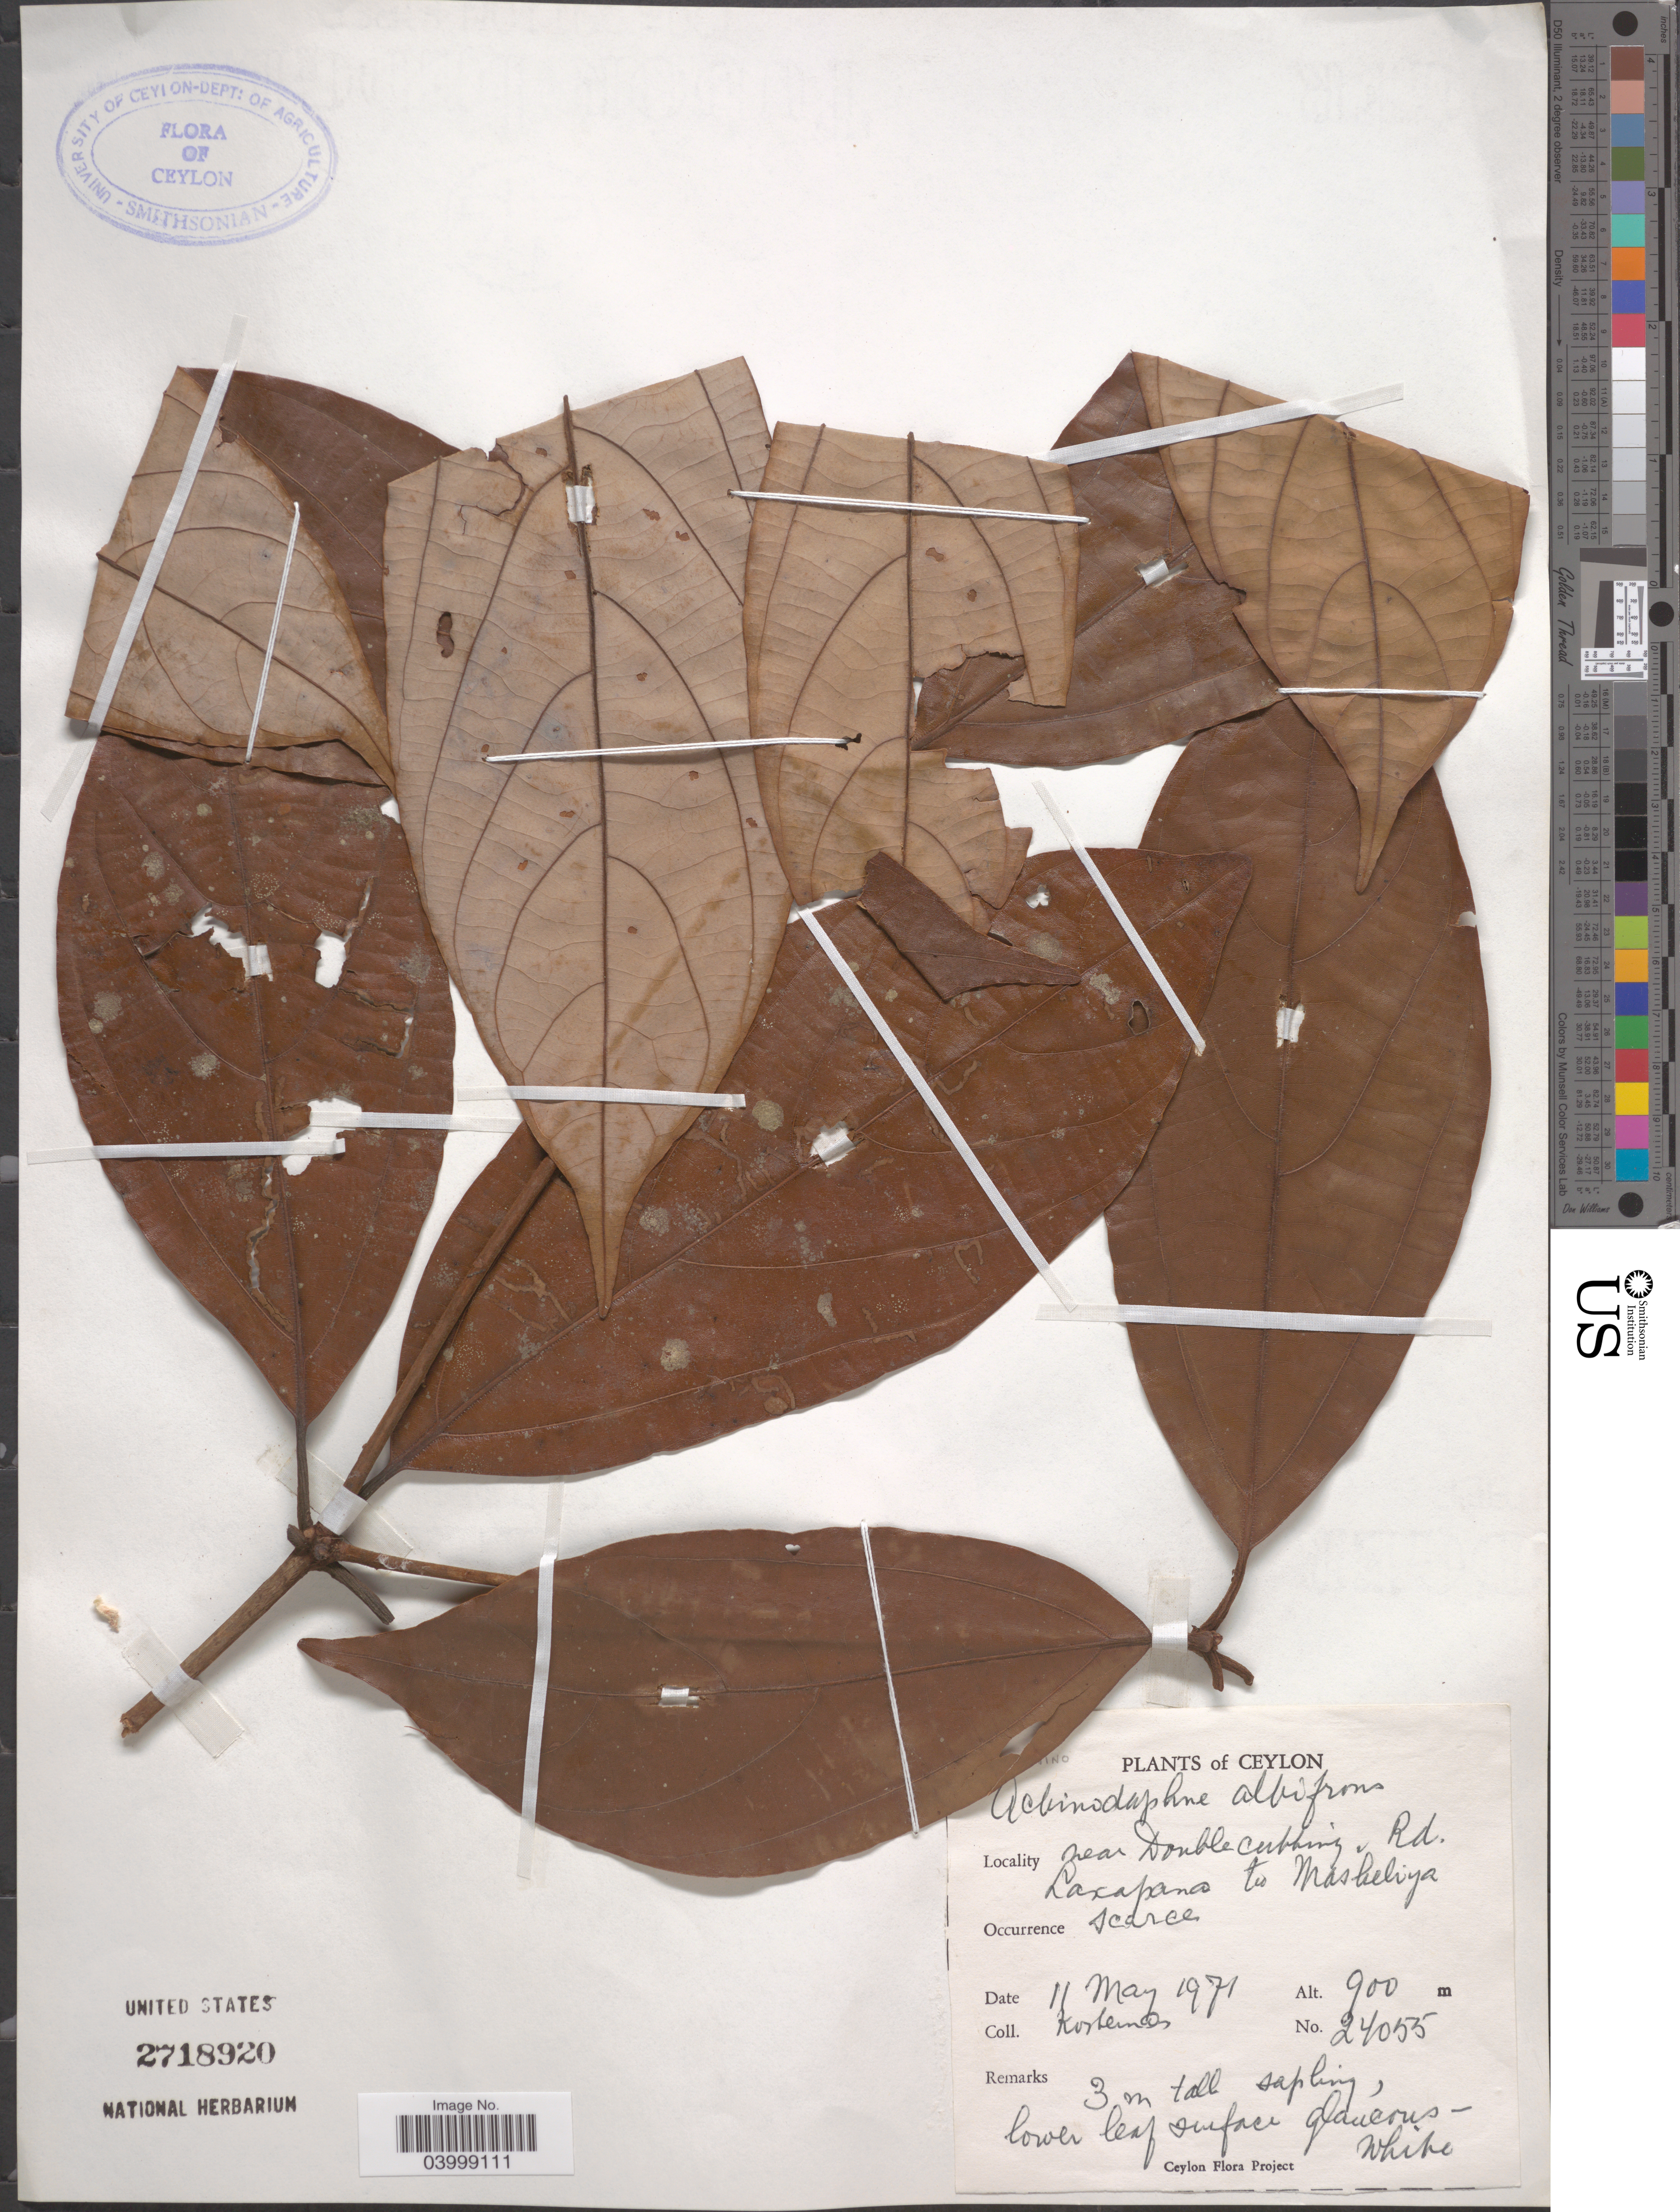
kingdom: Plantae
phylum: Tracheophyta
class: Magnoliopsida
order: Laurales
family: Lauraceae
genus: Actinodaphne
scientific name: Actinodaphne albifrons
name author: Kosterm.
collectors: Kostermans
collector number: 24055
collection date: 1971-05-11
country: Sri Lanka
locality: Ceylon. Near Double Cubbing, Rd. Laxapana to Maskeliya.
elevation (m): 900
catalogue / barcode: US 2718920